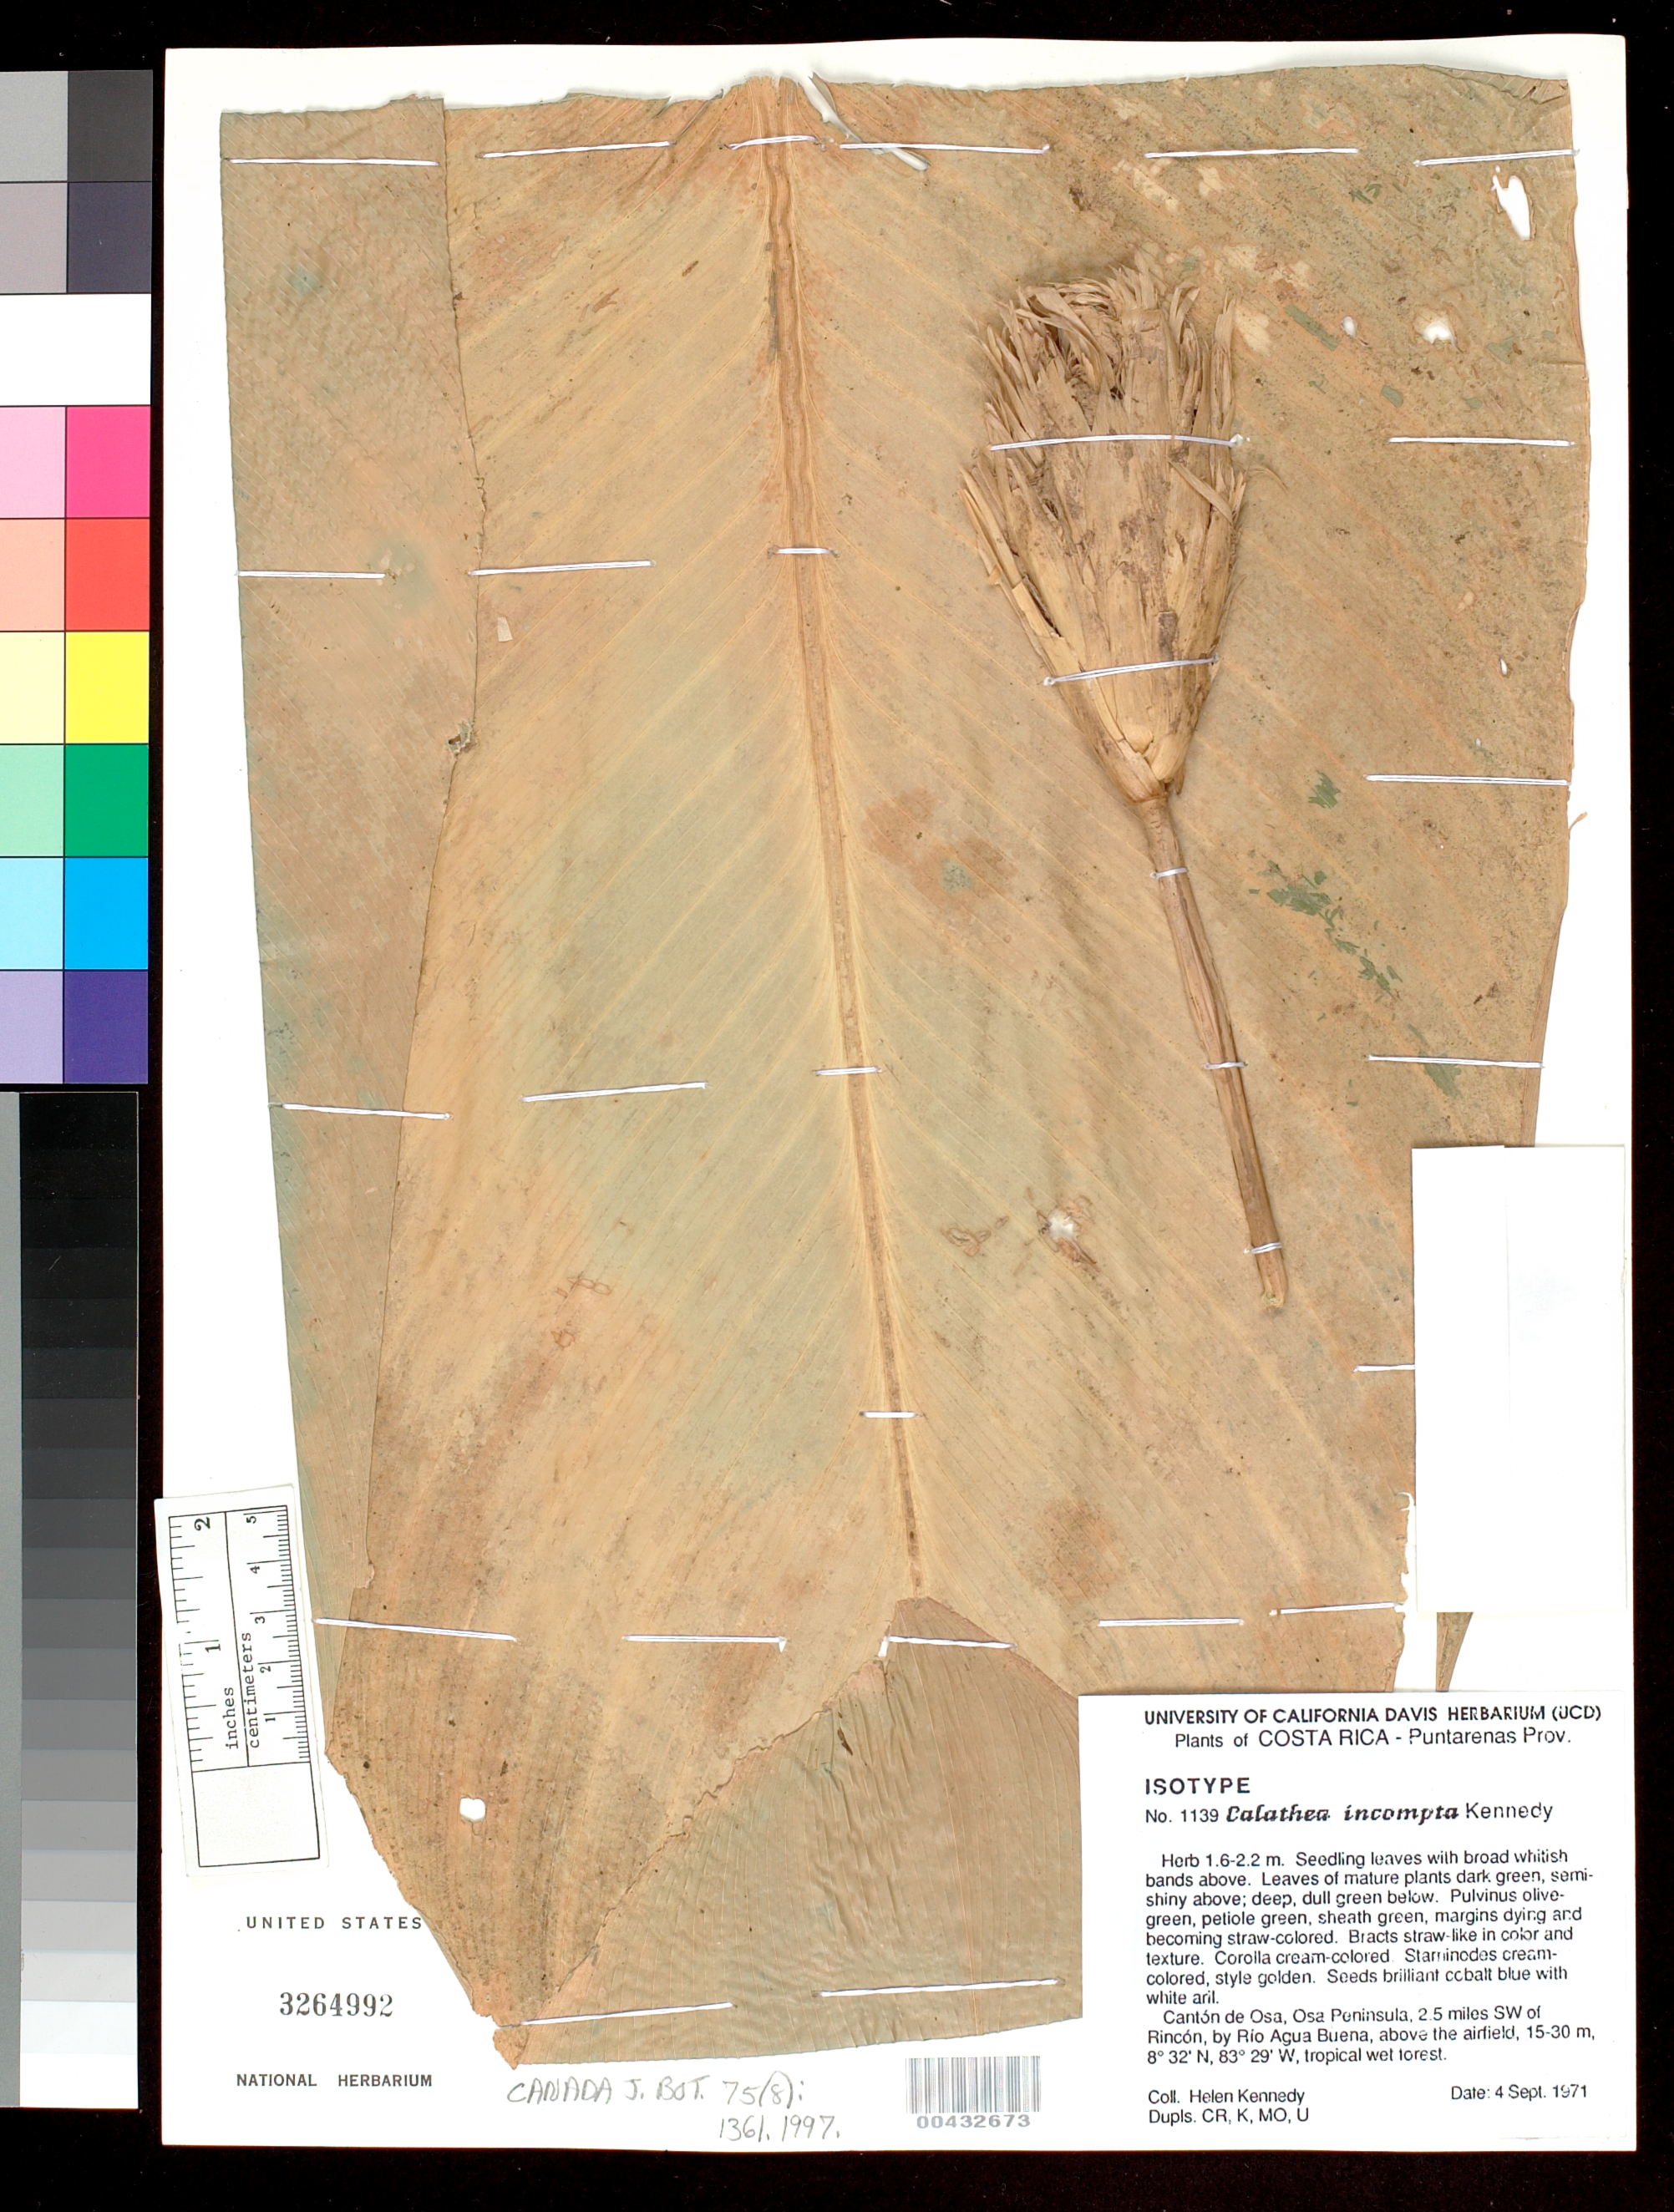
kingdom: Plantae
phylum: Tracheophyta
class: Liliopsida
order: Zingiberales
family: Marantaceae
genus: Calathea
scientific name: Calathea incompta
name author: H. Kenn.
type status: Isotype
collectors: H. Kennedy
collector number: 1139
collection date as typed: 04 Sep 1971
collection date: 1971-09-04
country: Costa Rica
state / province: Puntarenas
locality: Canton de Osa, Osa peninsula, 2.5 mi SW of Rincon, by Rio Agua Buena, above the airfield.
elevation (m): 15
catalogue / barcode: US 3264992